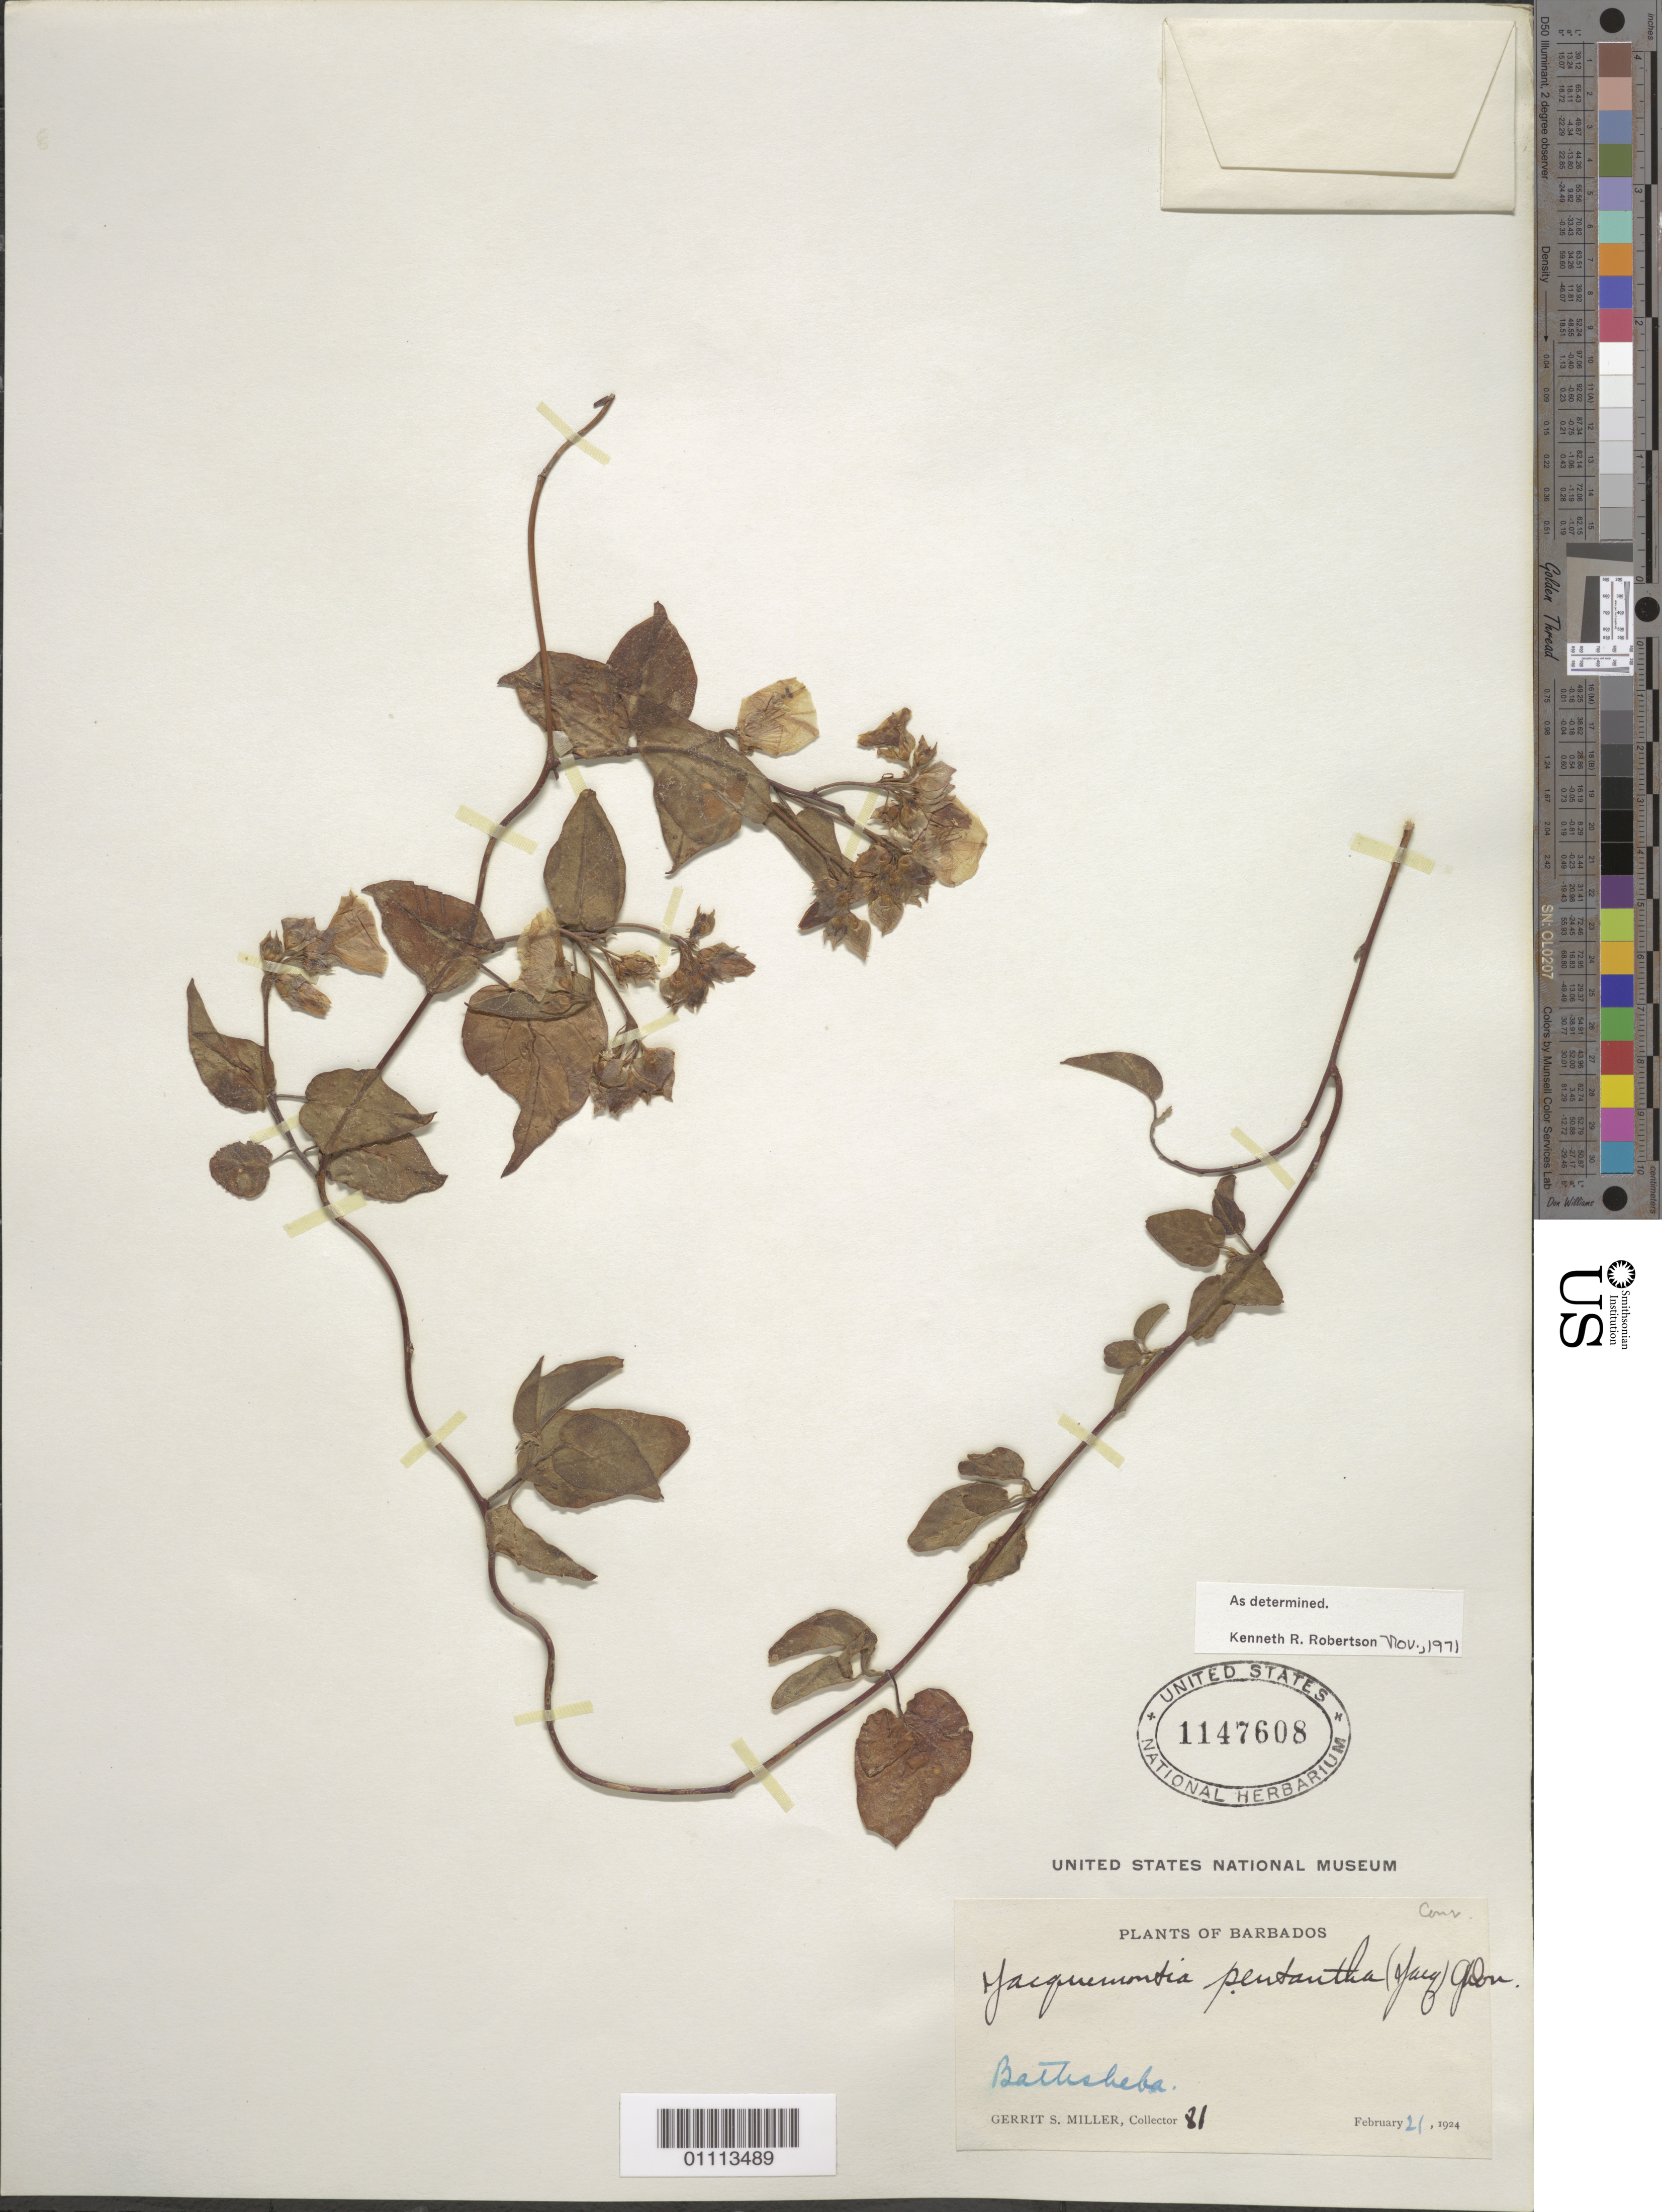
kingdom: Plantae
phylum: Tracheophyta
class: Magnoliopsida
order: Solanales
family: Convolvulaceae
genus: Jacquemontia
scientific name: Jacquemontia pentanthos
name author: (Jacq.) G. Don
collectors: G. S. Miller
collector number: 81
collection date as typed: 21 Feb 1924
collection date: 1924-02-21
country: Barbados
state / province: Saint Joseph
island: Barbados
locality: Bathsheba.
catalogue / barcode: US 1147608